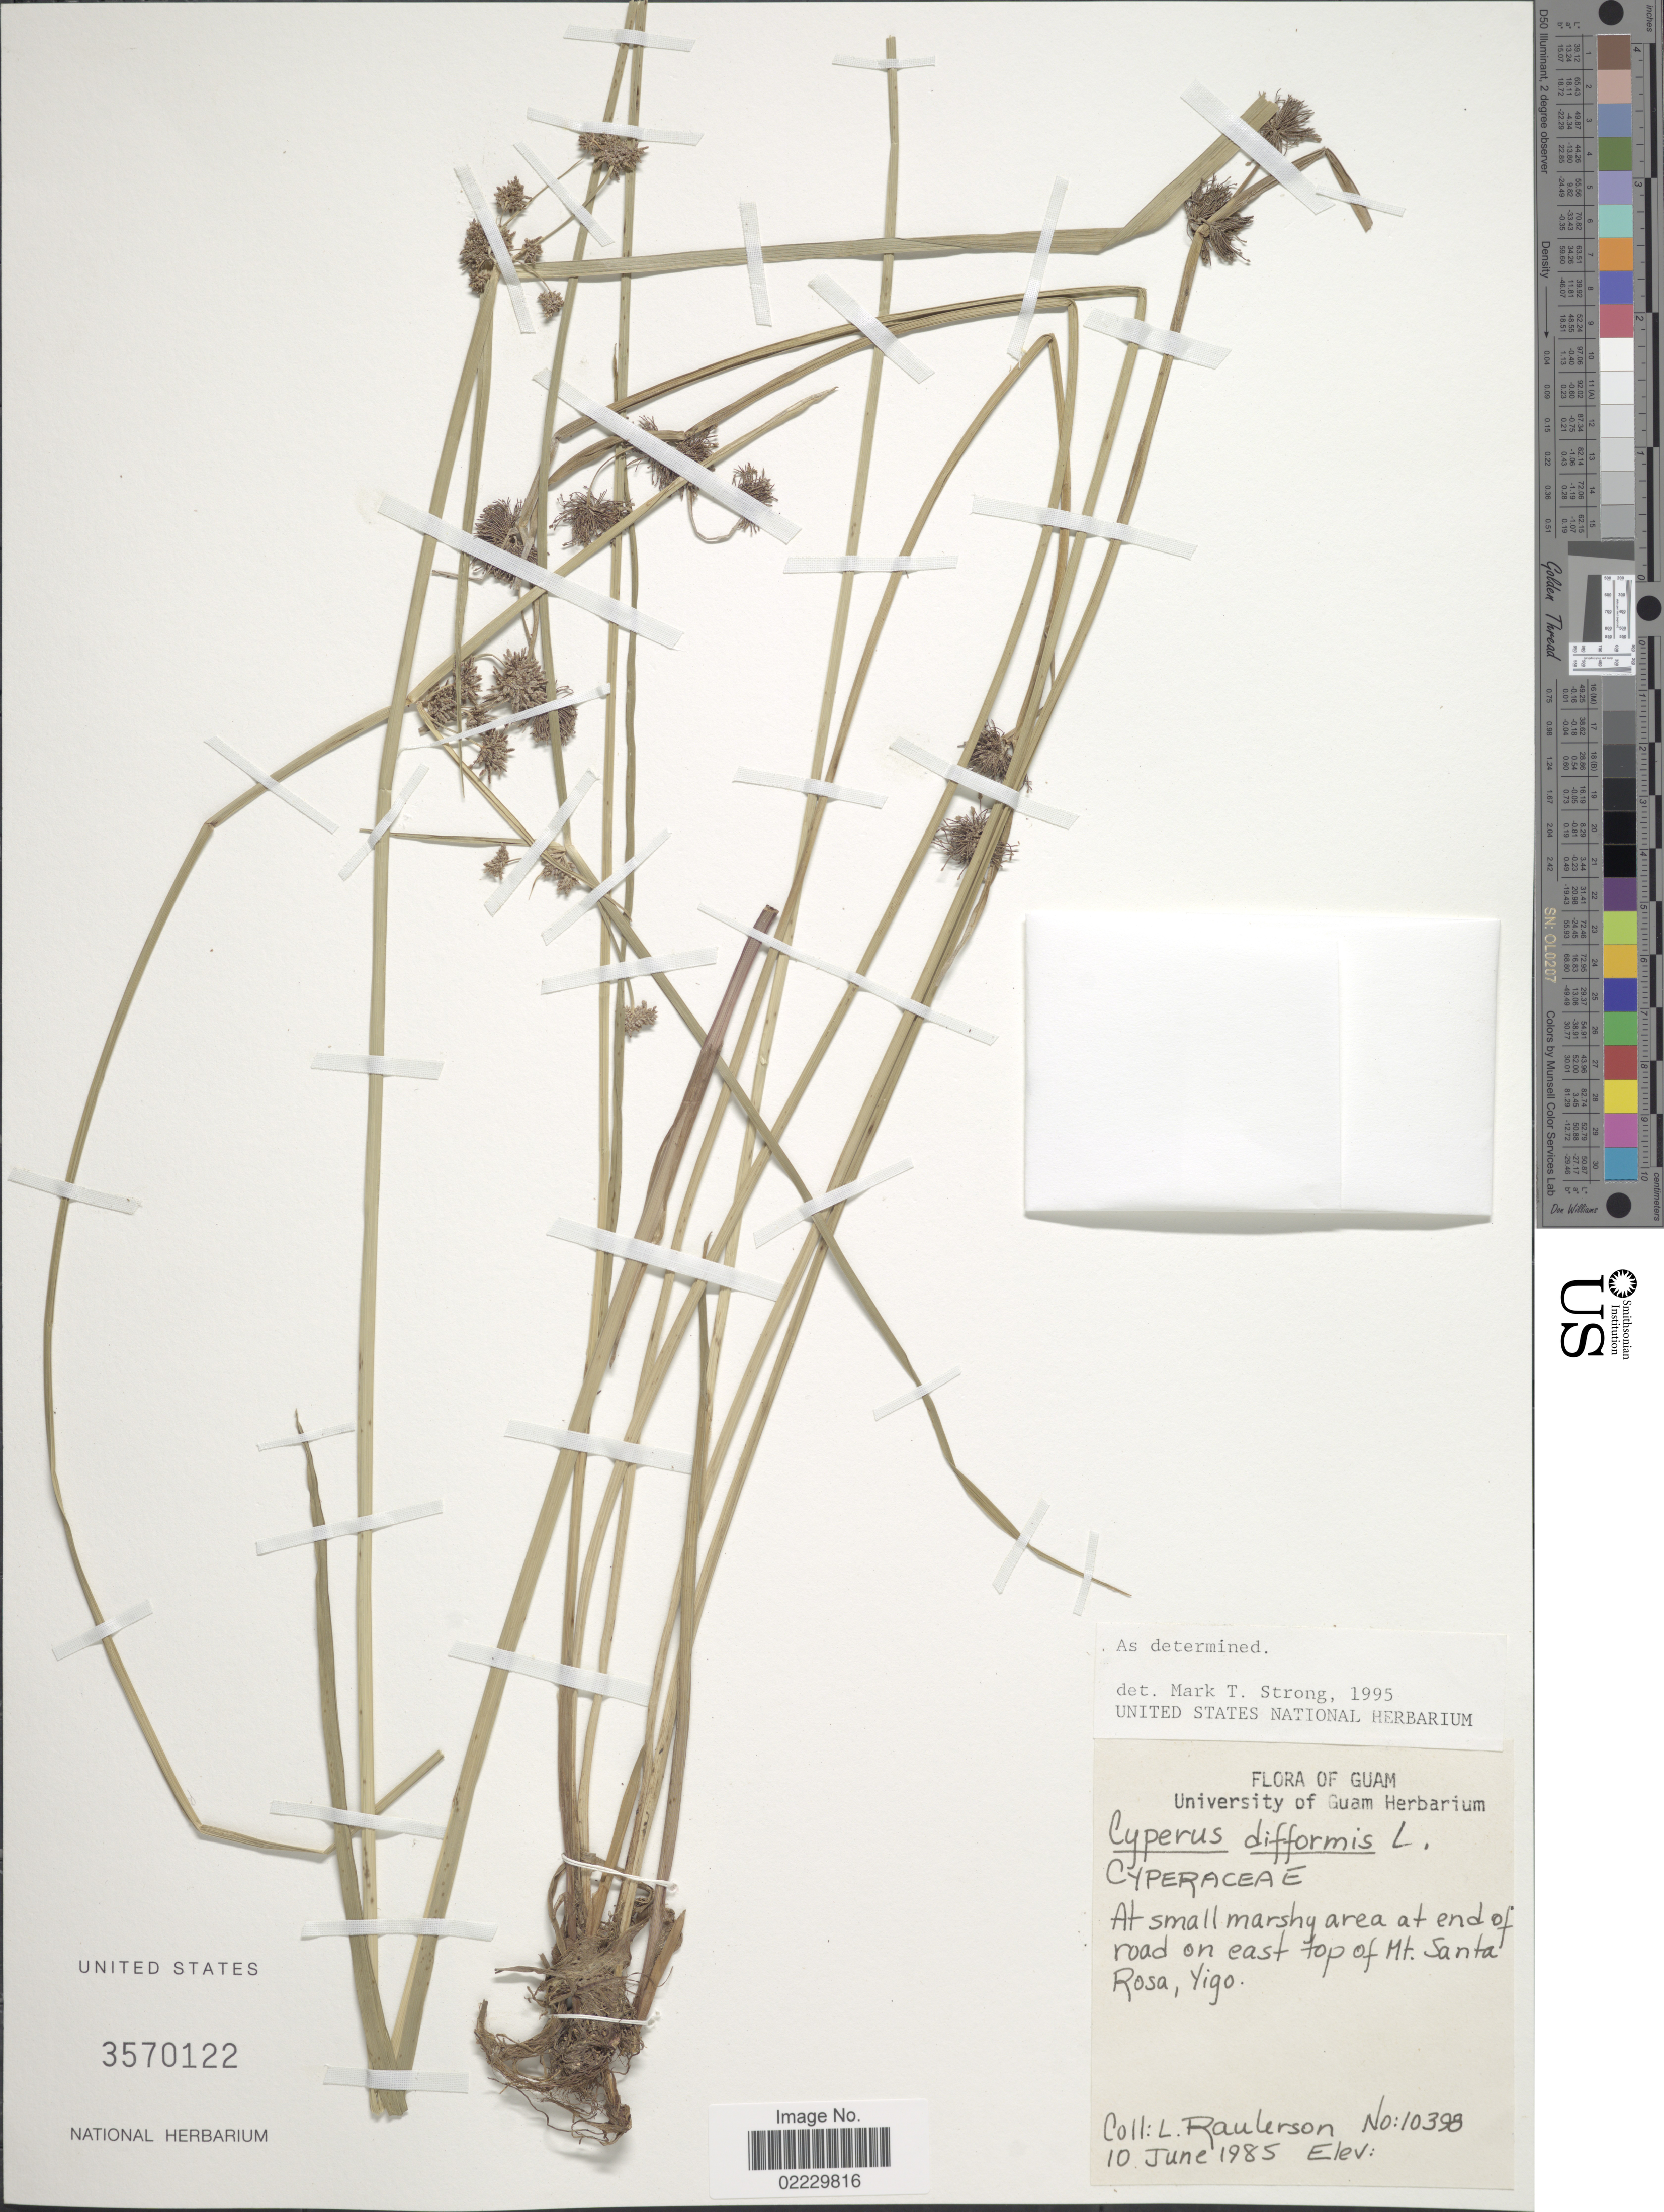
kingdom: Plantae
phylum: Tracheophyta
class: Liliopsida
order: Poales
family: Cyperaceae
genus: Cyperus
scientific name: Cyperus difformis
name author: L.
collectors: L. Raulerson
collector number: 10398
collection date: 1985-06-10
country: Guam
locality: At small marshy area at end of road on east top of Mt. Santa Rosa, Yigo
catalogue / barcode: US 3570122